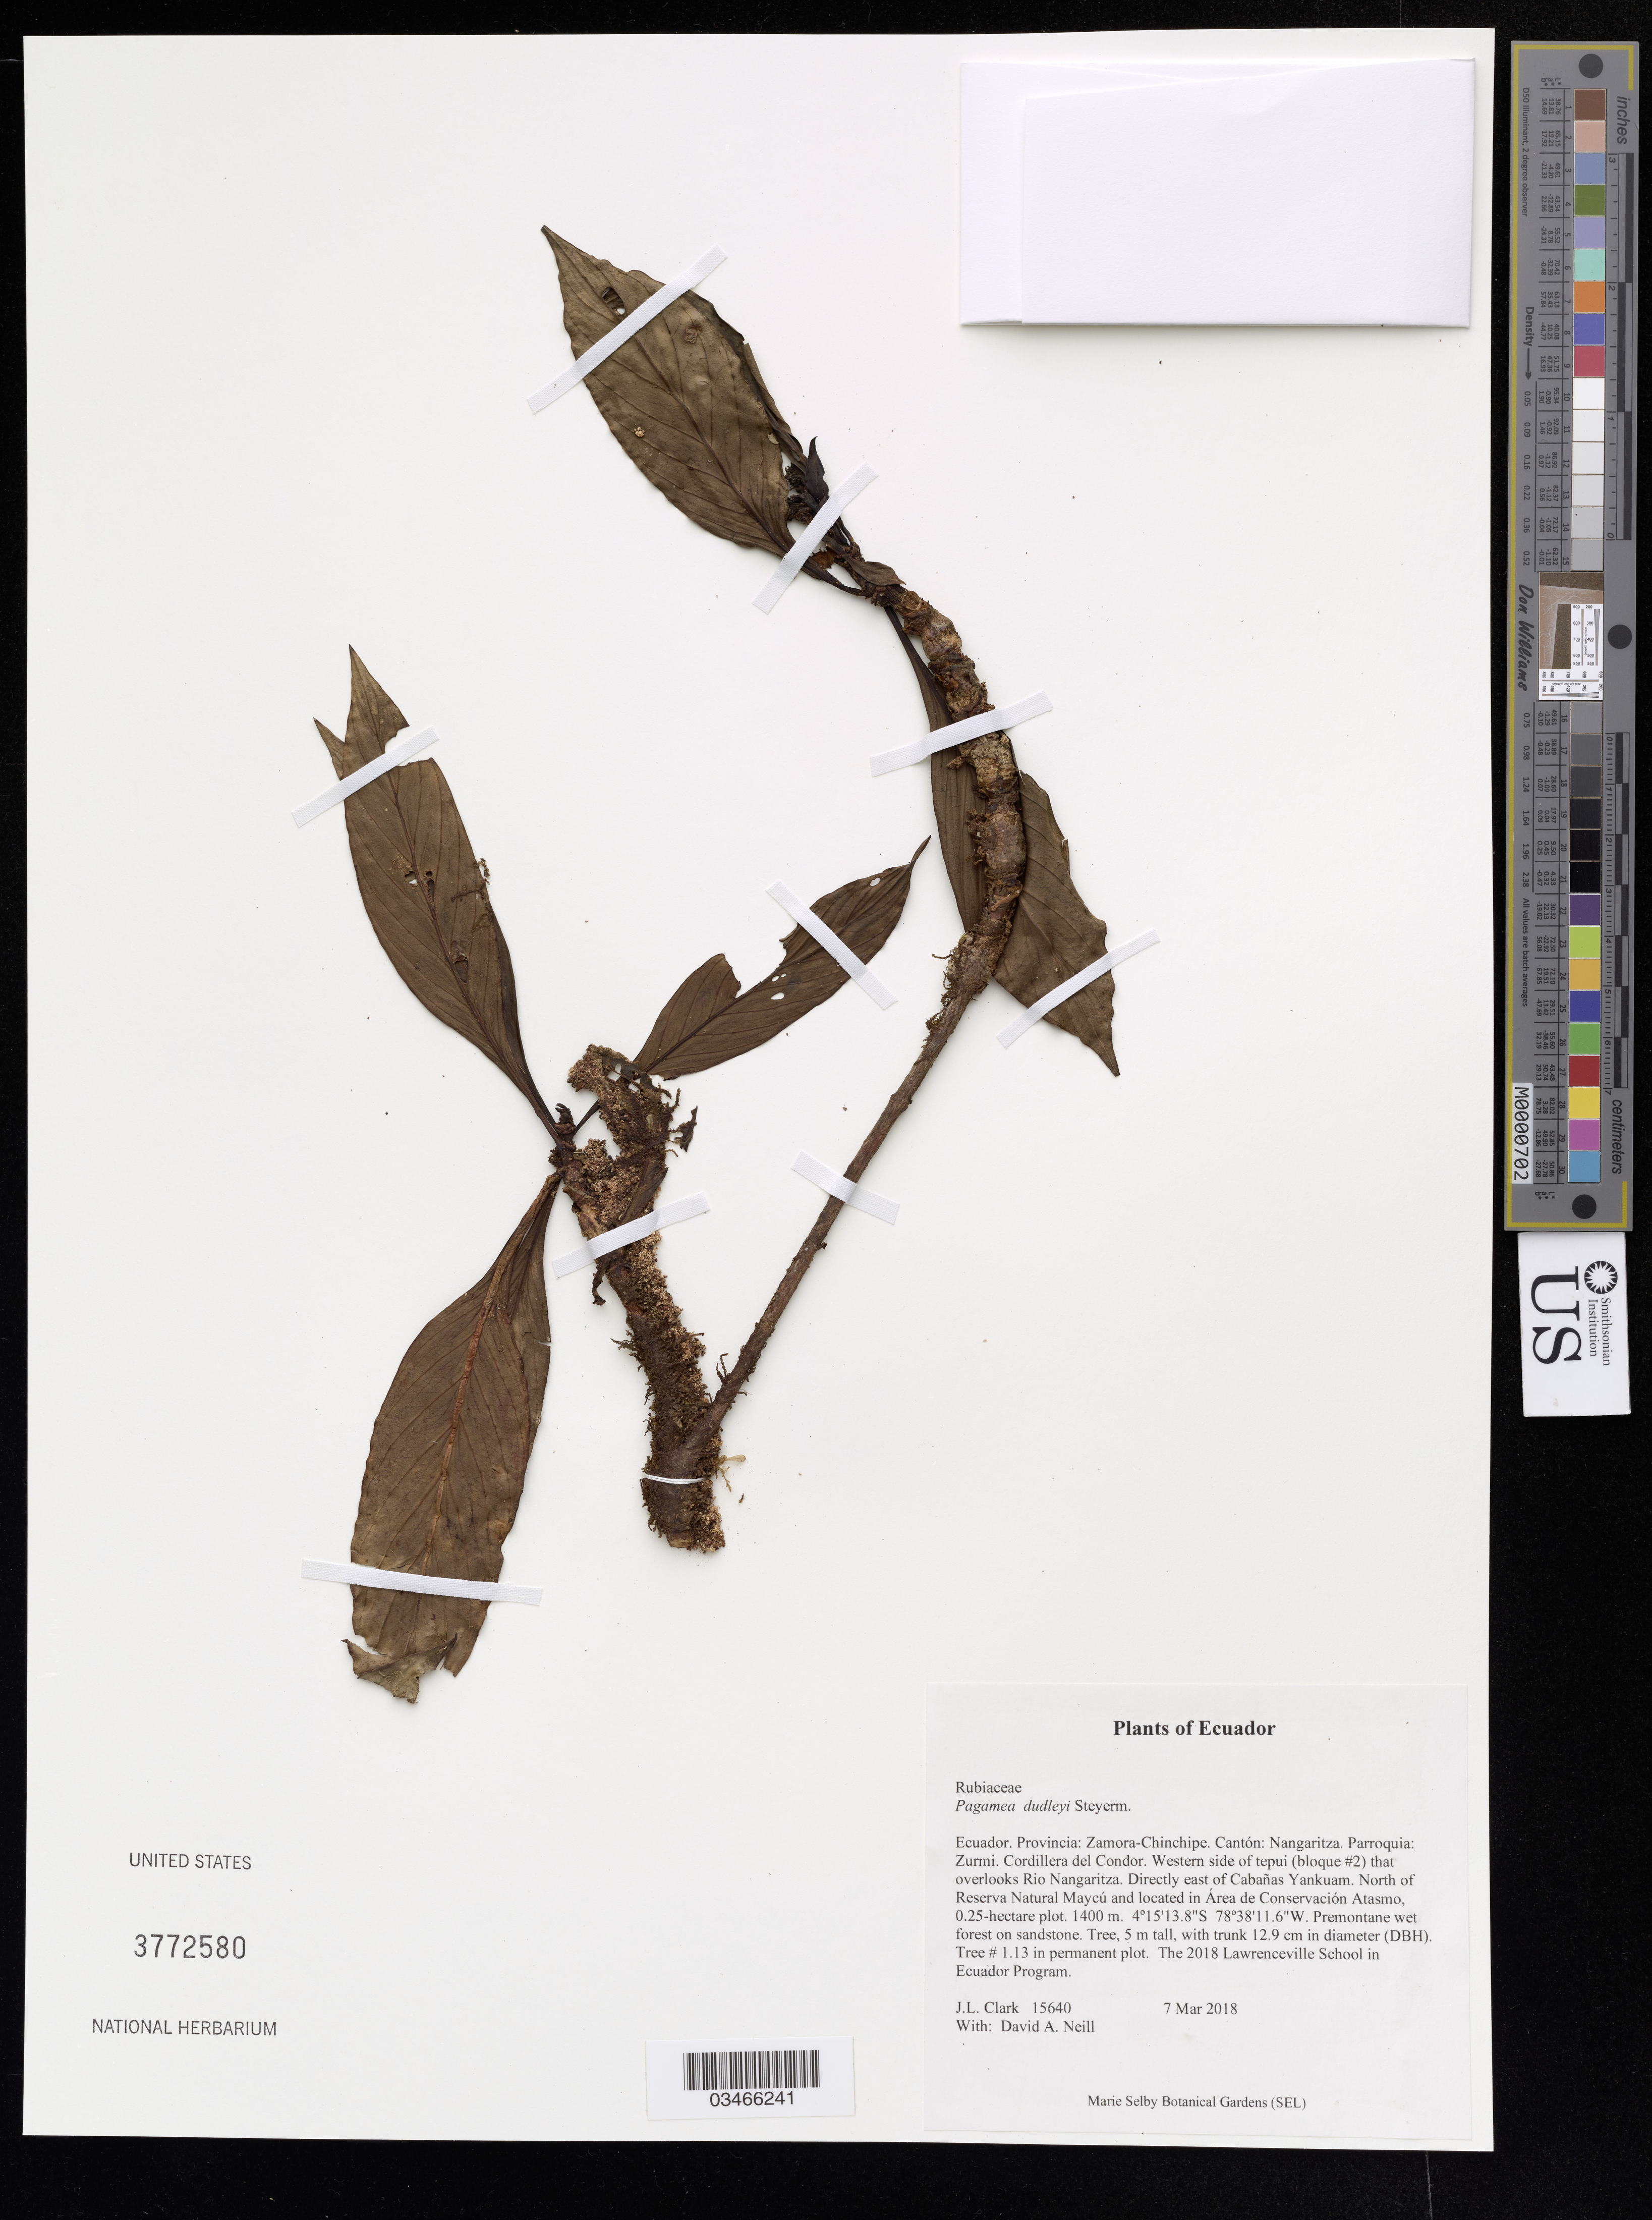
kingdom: Plantae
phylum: Tracheophyta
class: Magnoliopsida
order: Gentianales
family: Rubiaceae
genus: Pagamea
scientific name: Pagamea dudleyi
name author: Steyerm.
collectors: J. Clark & D. A. Neill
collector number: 15640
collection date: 2018-03-07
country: Ecuador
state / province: Zamora-Chinchipe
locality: Cantón: Nangaritza. Parroquia: Zurmi. Cordillera del Condor. Western side of tepui (bloque #2) that overlooks Rio Nangaritza. Directly east of Cabañas Yankuam. North of Reserva Natural Maycú and located in Área de Conservación Atasmo, 0.25-hectare plot.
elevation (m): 1400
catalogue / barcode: US 3772580